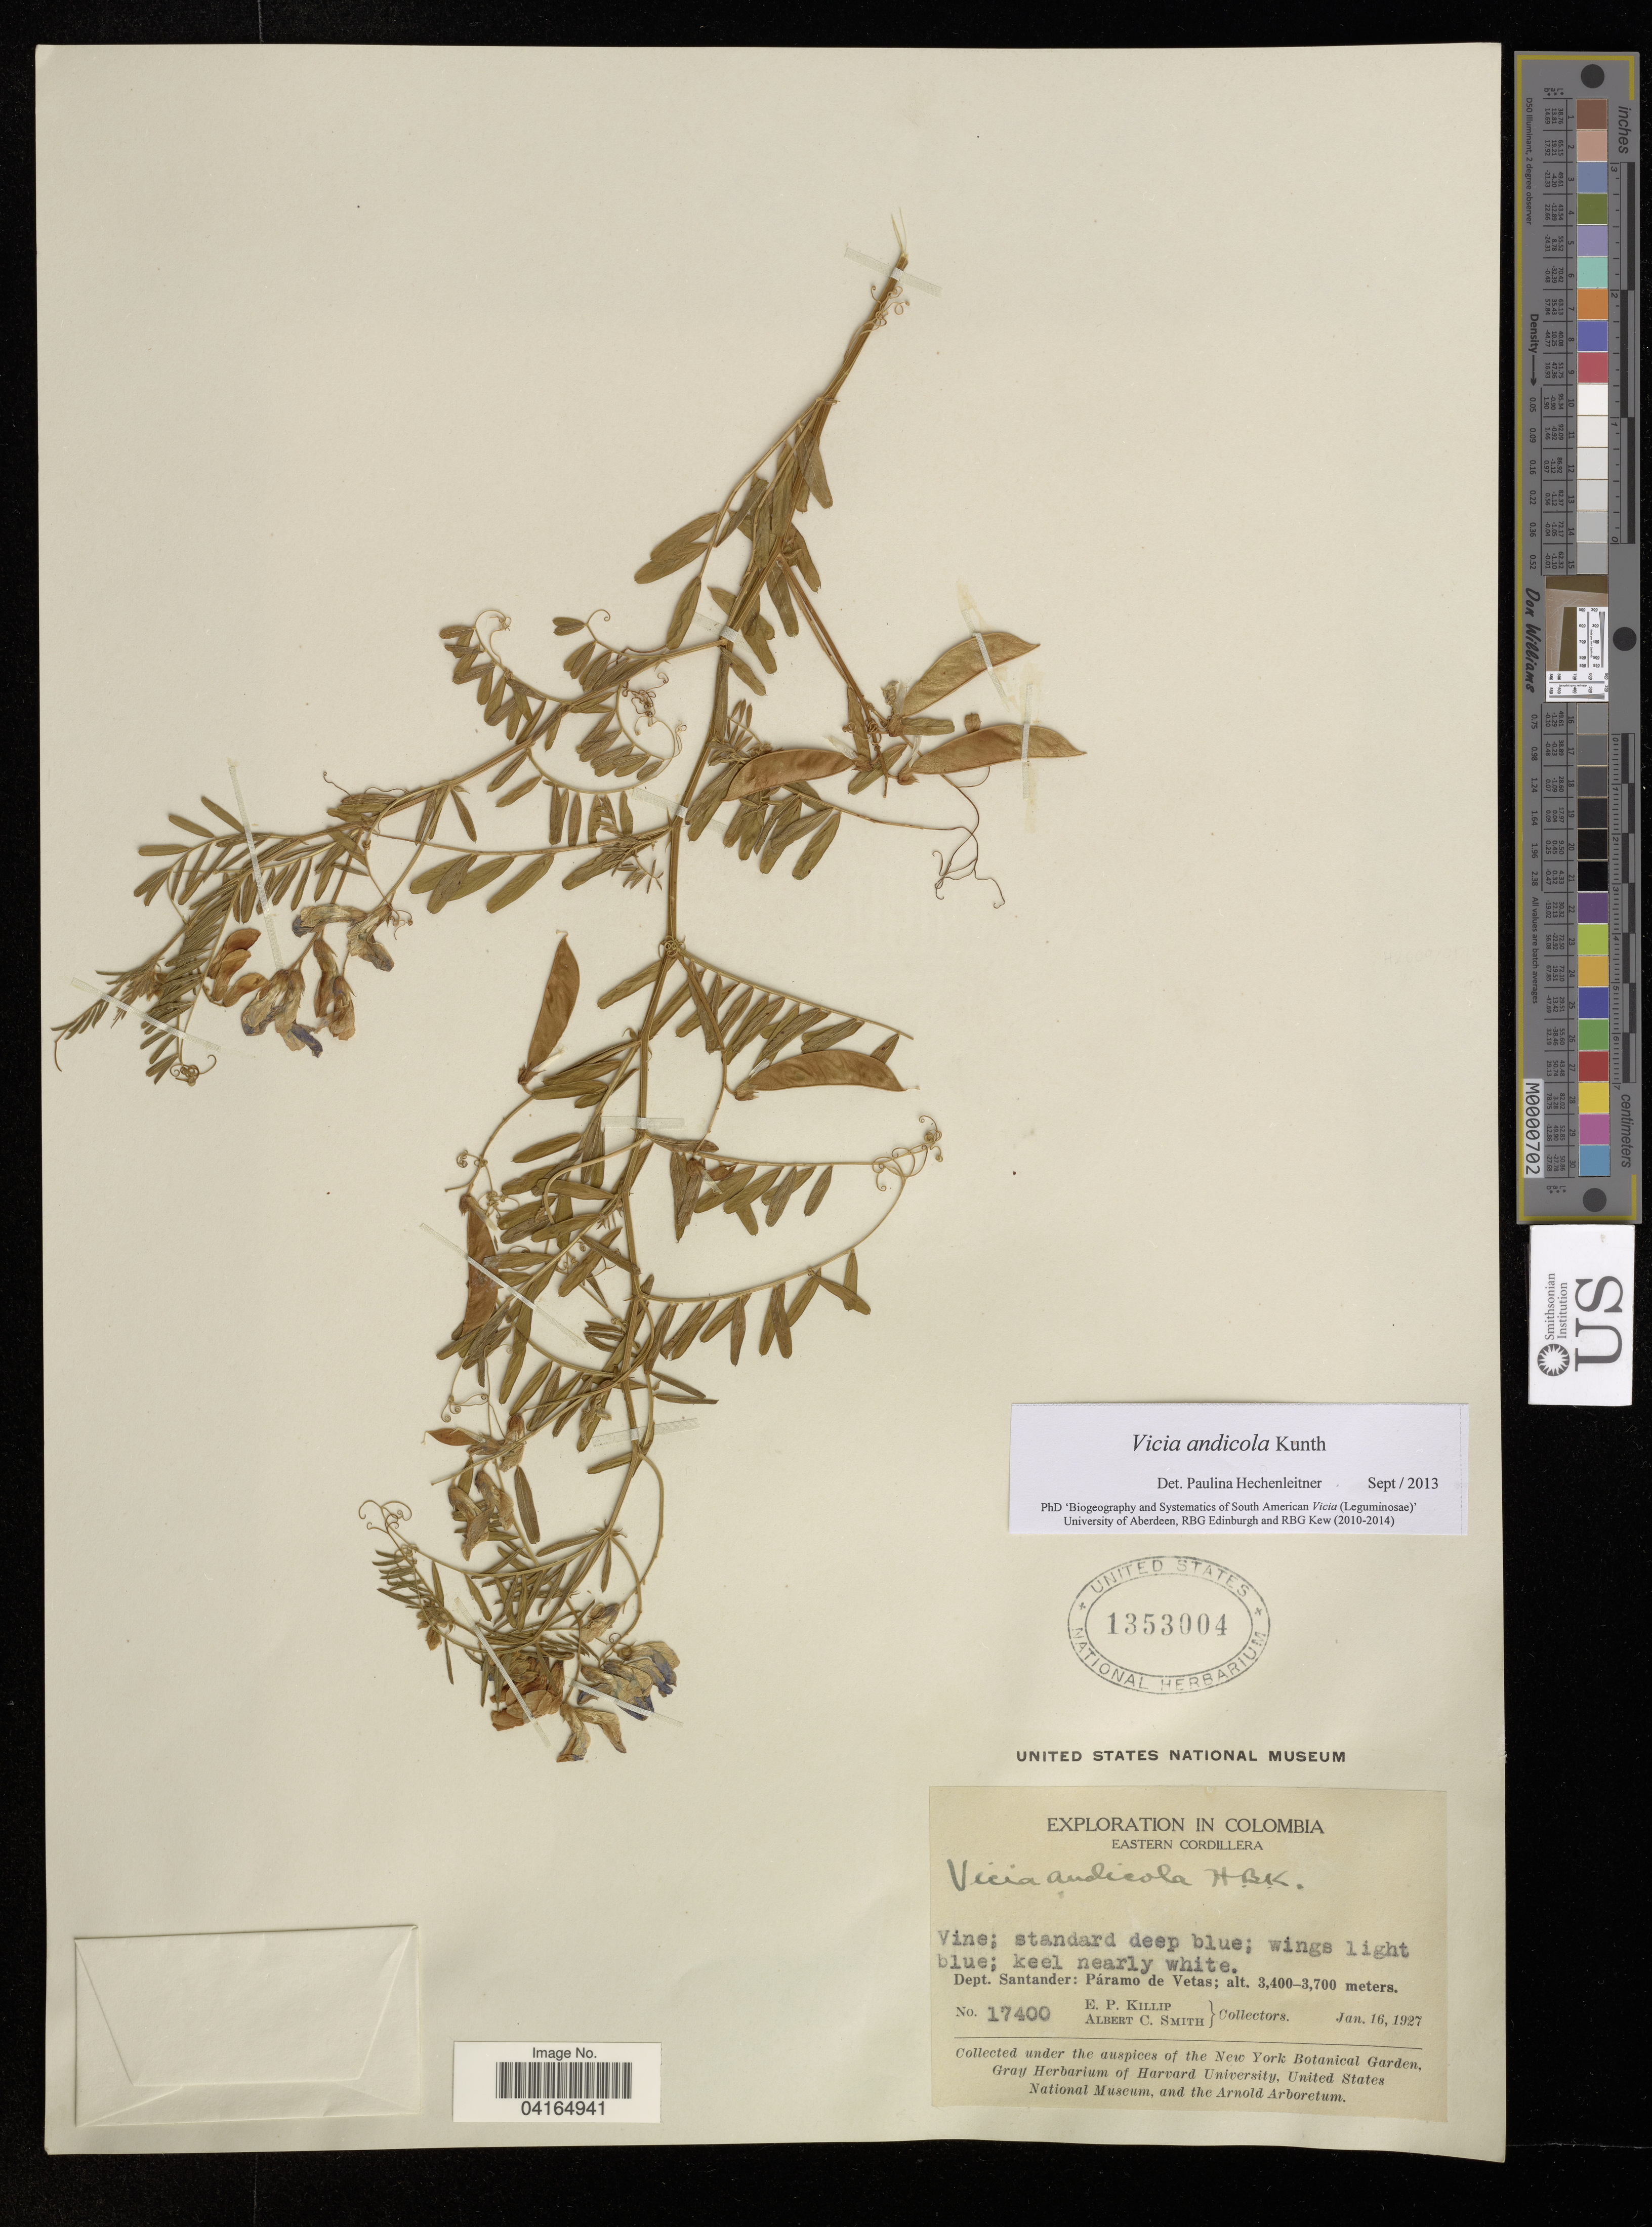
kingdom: Plantae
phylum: Tracheophyta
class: Magnoliopsida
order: Fabales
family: Fabaceae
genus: Vicia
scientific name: Vicia andicola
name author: Kunth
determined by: Hechenleitner, Paulina, RBG Edinburgh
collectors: E. P. Killip & A. C. Smith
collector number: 17400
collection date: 1927-01-16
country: Colombia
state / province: Santander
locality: Eastern Cordillera. Dept. Santander: Páramo de Vetas.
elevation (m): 3400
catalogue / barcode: US 1353004